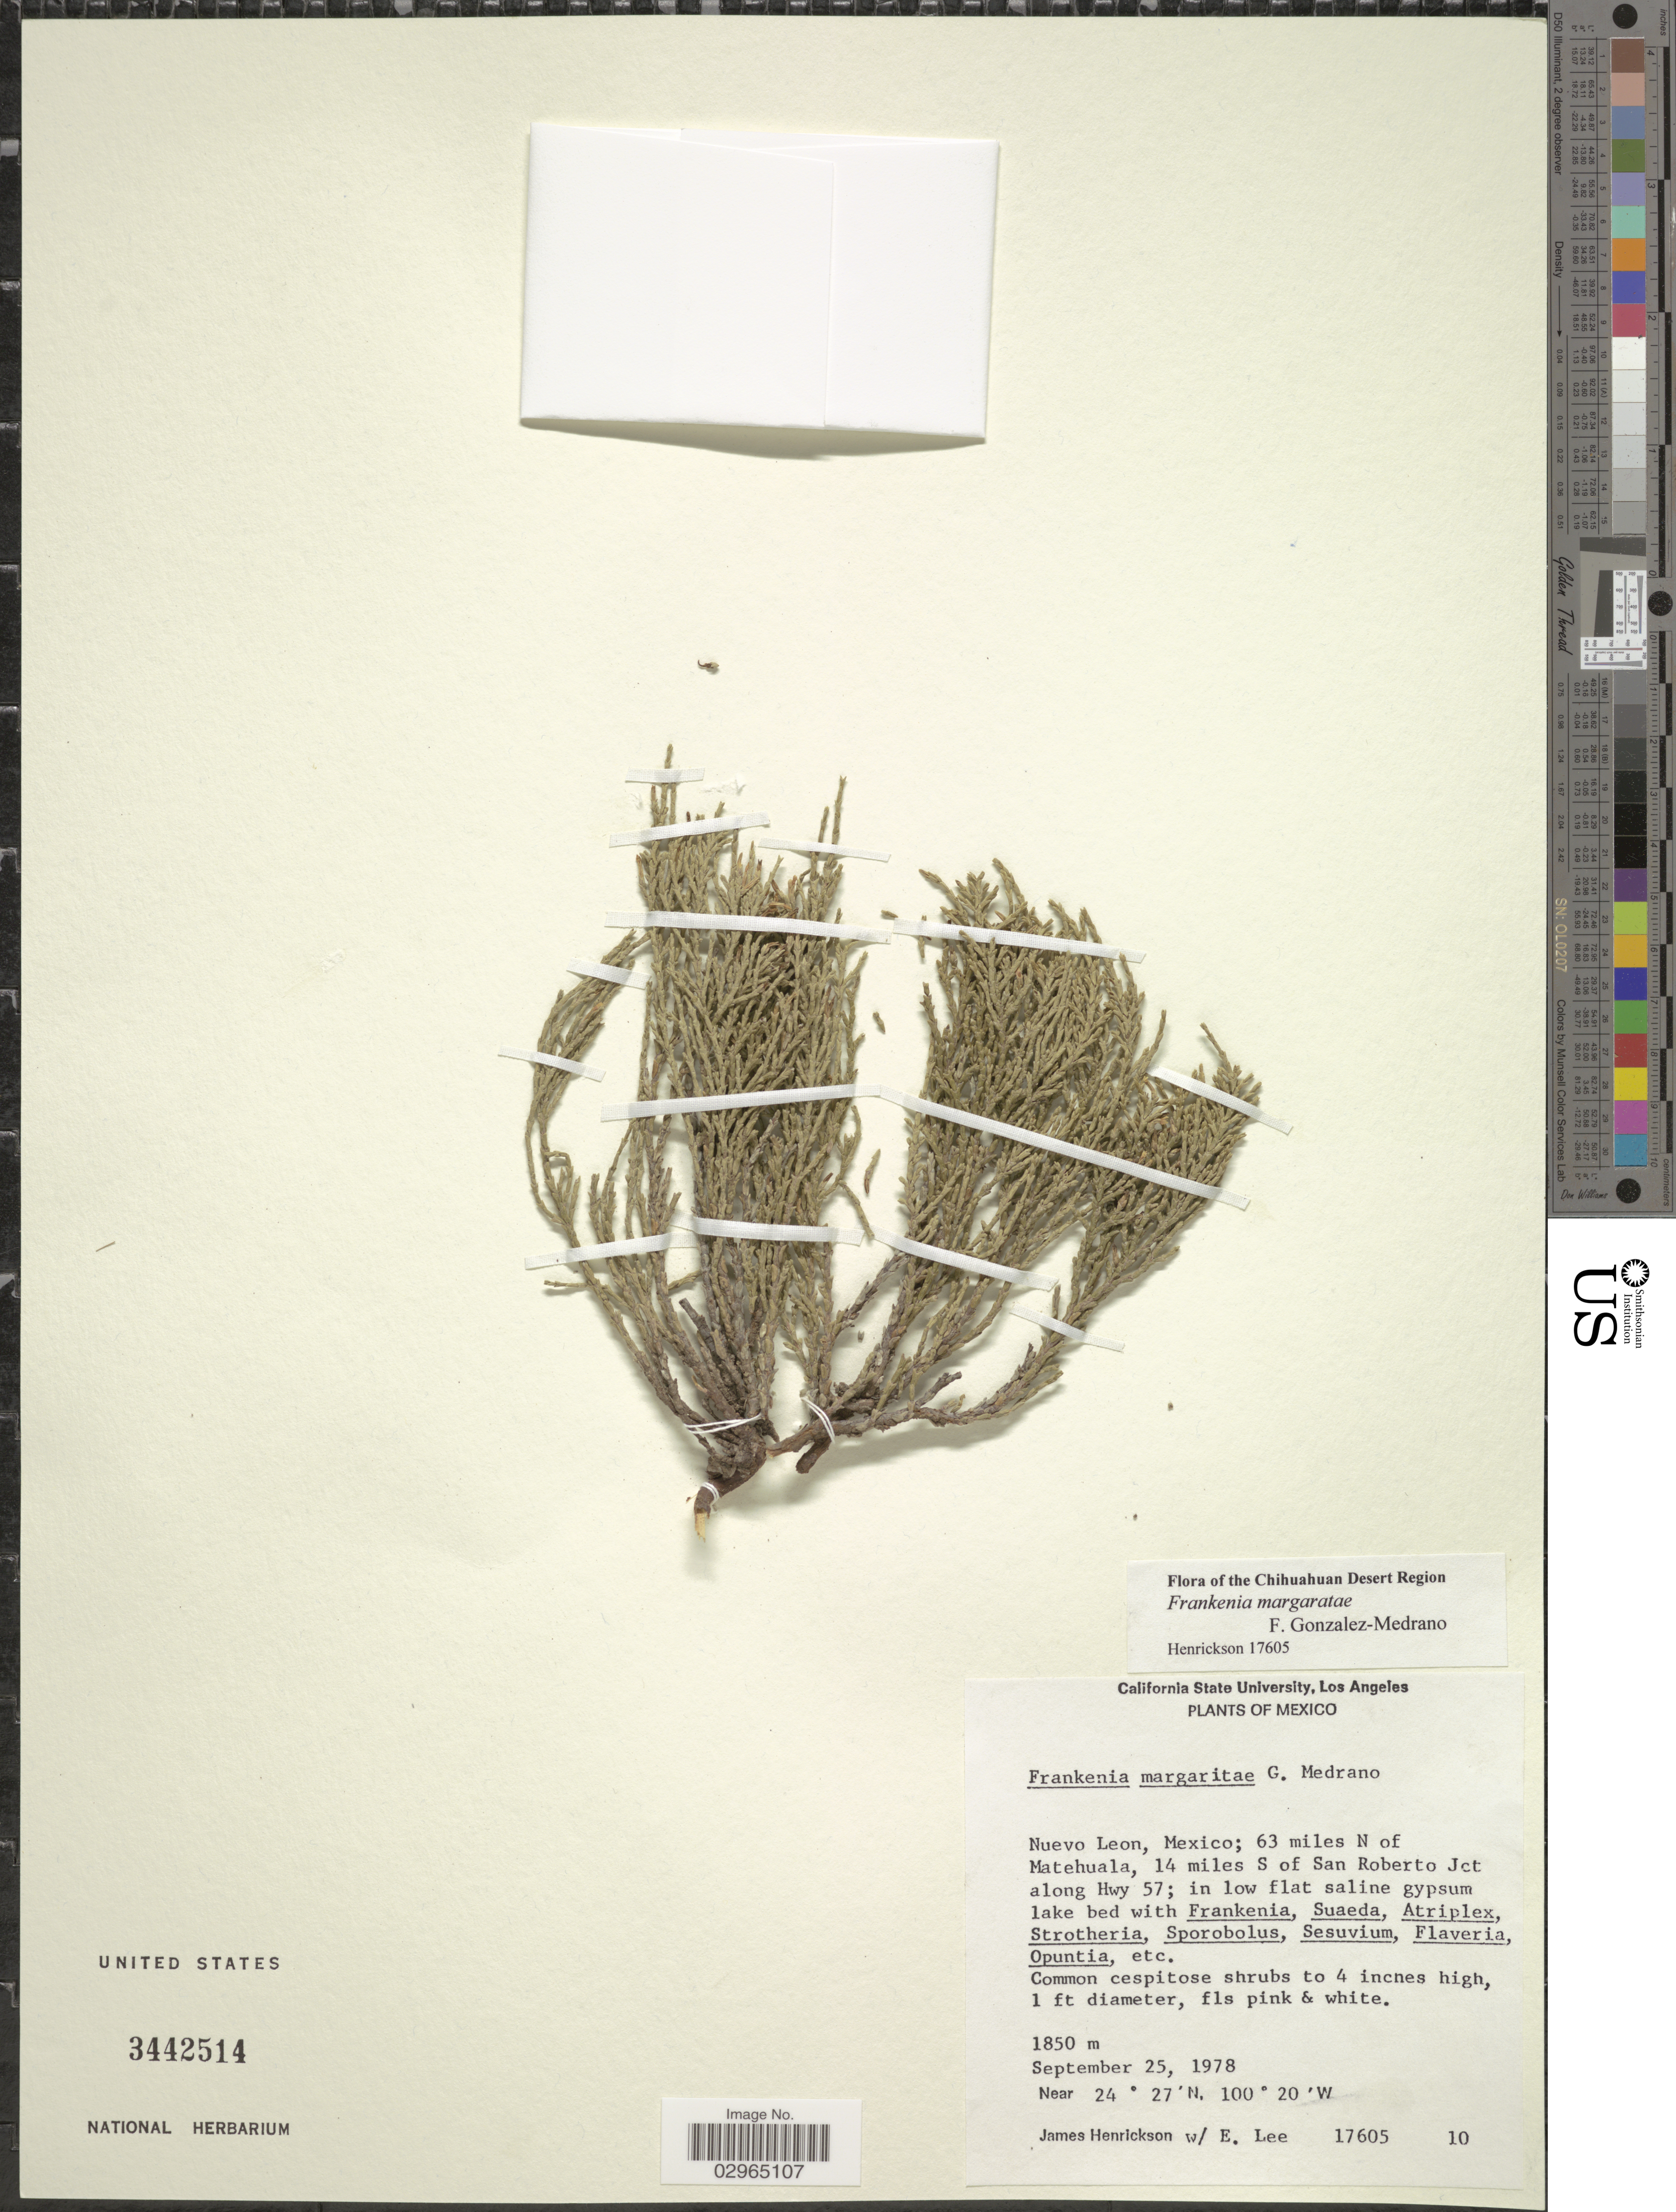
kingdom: Plantae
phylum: Tracheophyta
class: Magnoliopsida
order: Caryophyllales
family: Frankeniaceae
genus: Frankenia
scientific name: Frankenia margaritae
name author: Medrano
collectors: J. Henrickson & E. Lee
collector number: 17605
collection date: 1978-09-25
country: Mexico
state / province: Nuevo León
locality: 63 miles N of Matehuala, 14 miles S of San Roberto Jct along Hwy 57.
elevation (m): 1850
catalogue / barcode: US 3442514